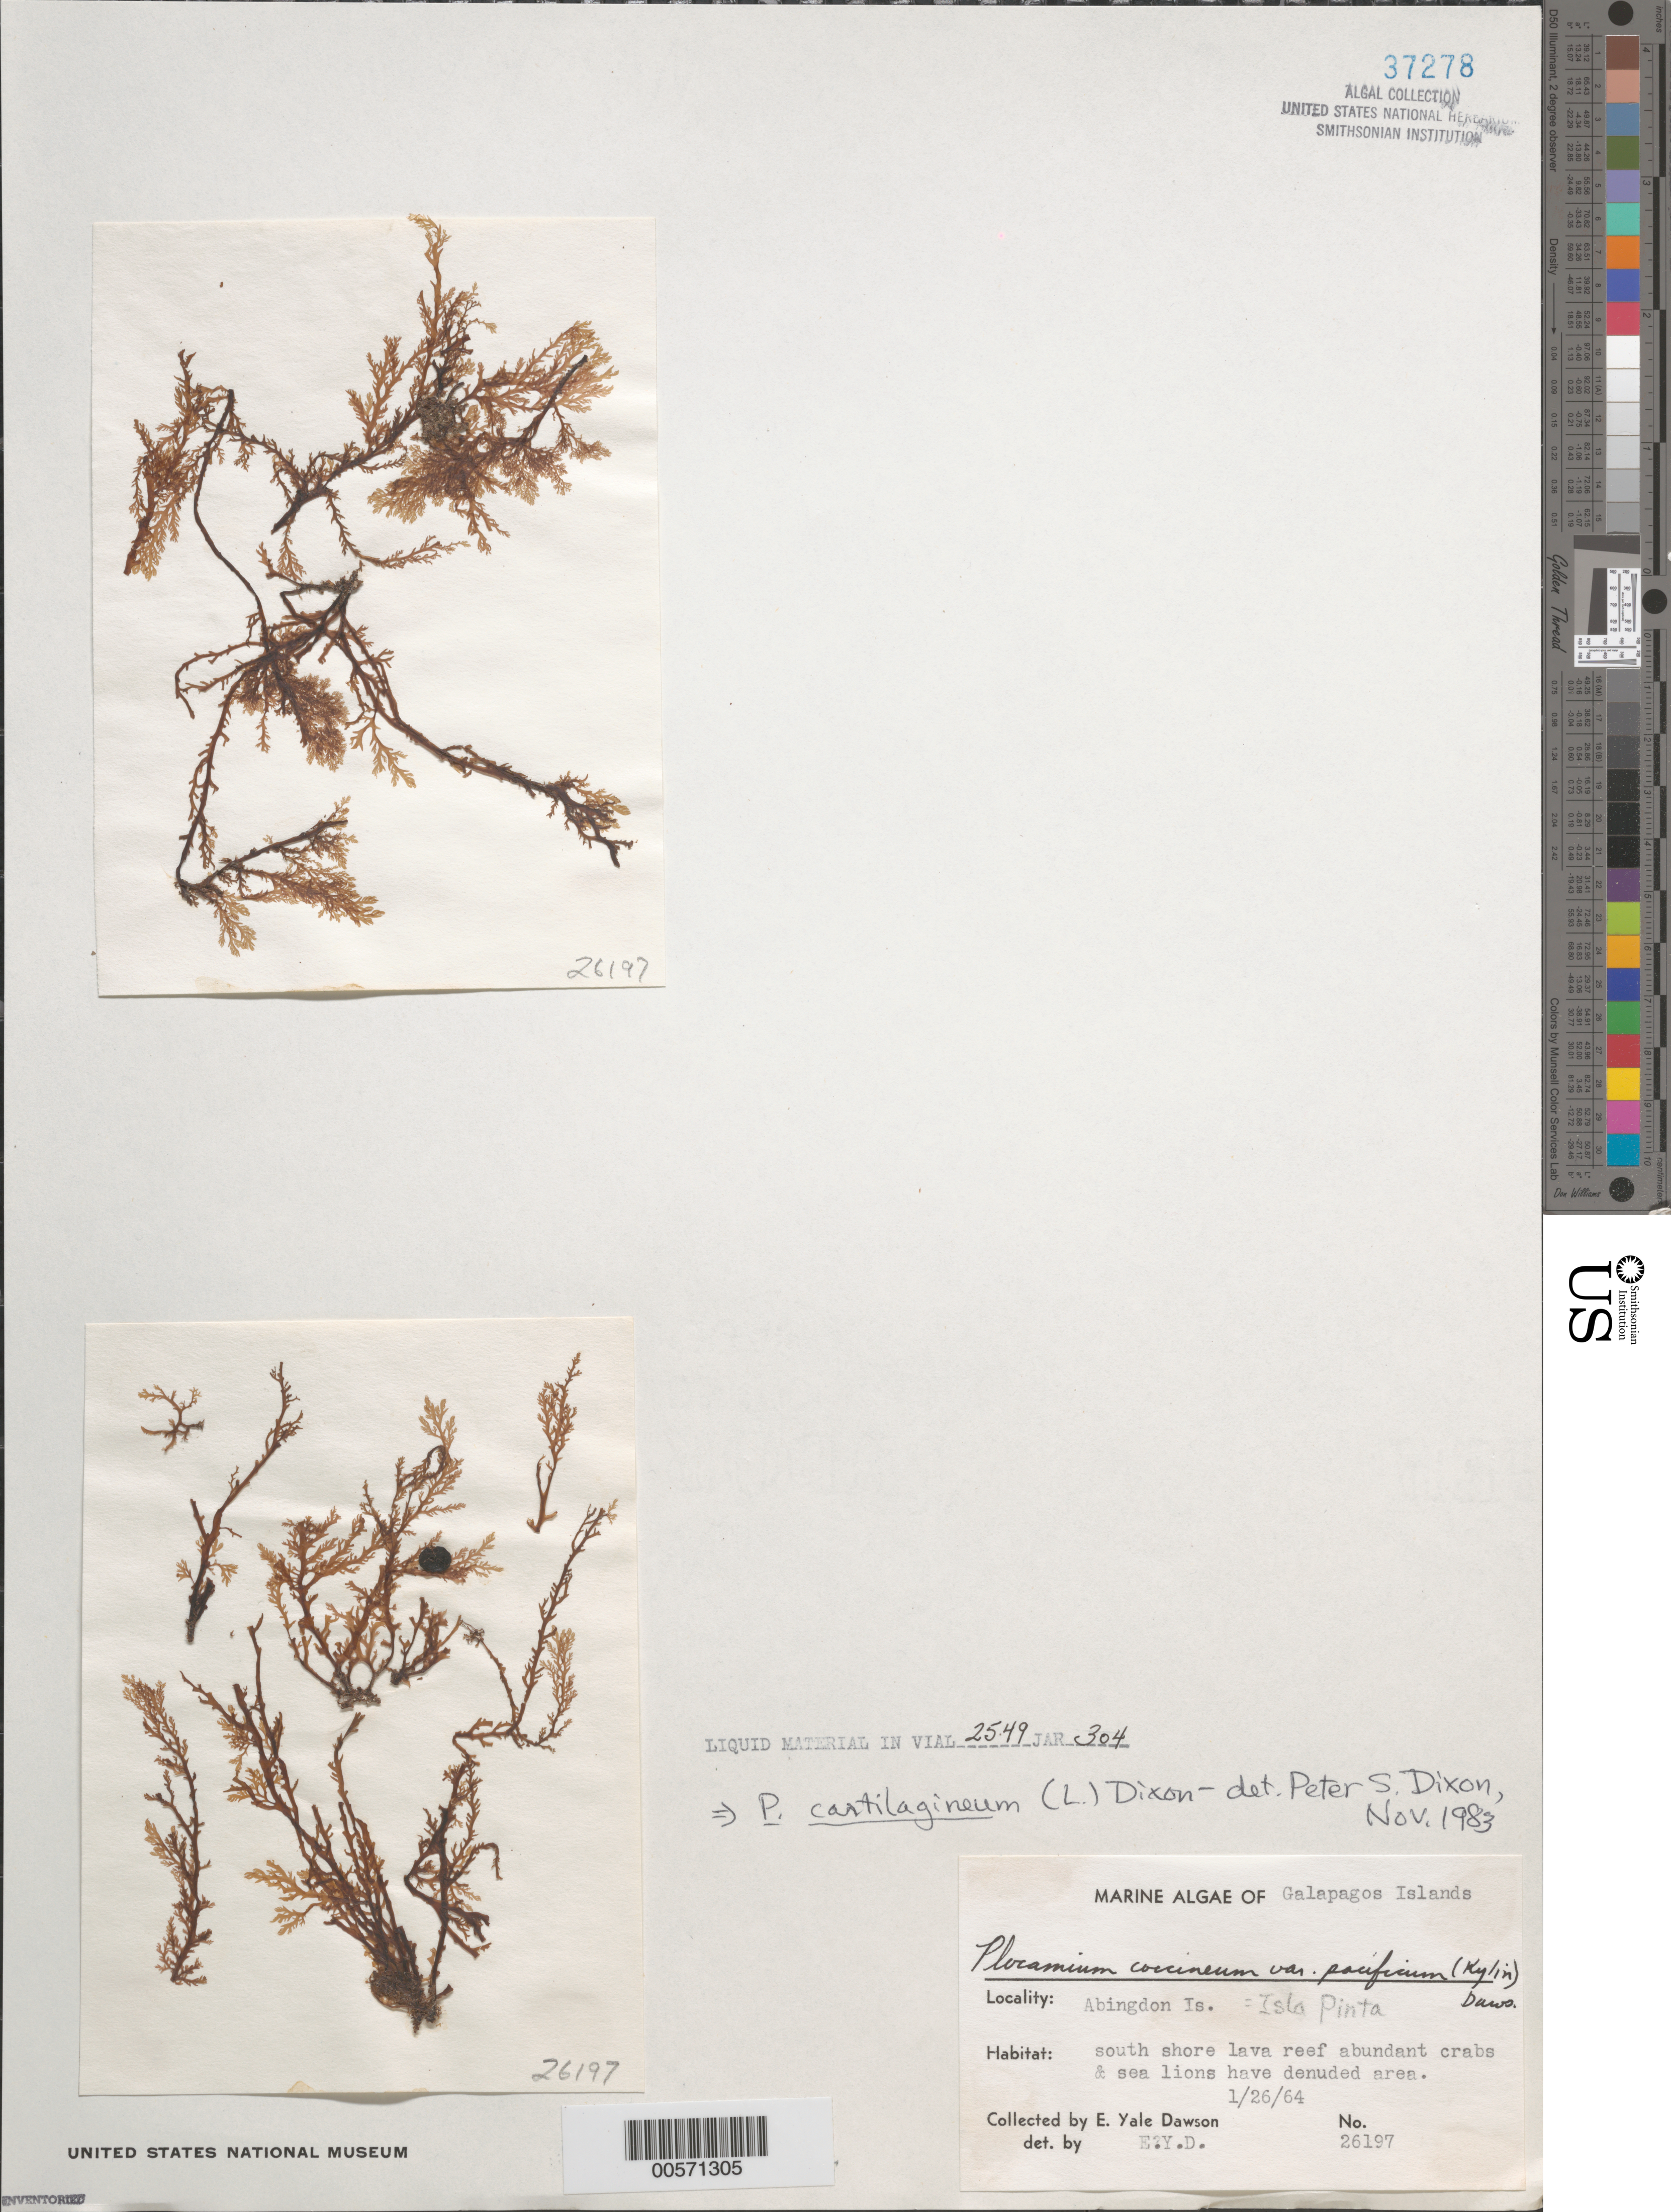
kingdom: Plantae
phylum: Rhodophyta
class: Florideophyceae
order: Plocamiales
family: Plocamiaceae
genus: Plocamium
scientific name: Plocamium cartilagineum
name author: (L.) P.S. Dixon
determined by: Dixon, P. S.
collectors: E. Y. Dawson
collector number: EYD 26197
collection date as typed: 26 Jan 1964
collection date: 1964-01-26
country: Ecuador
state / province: Colón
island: Pinta [Abingdon]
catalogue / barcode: US 37278